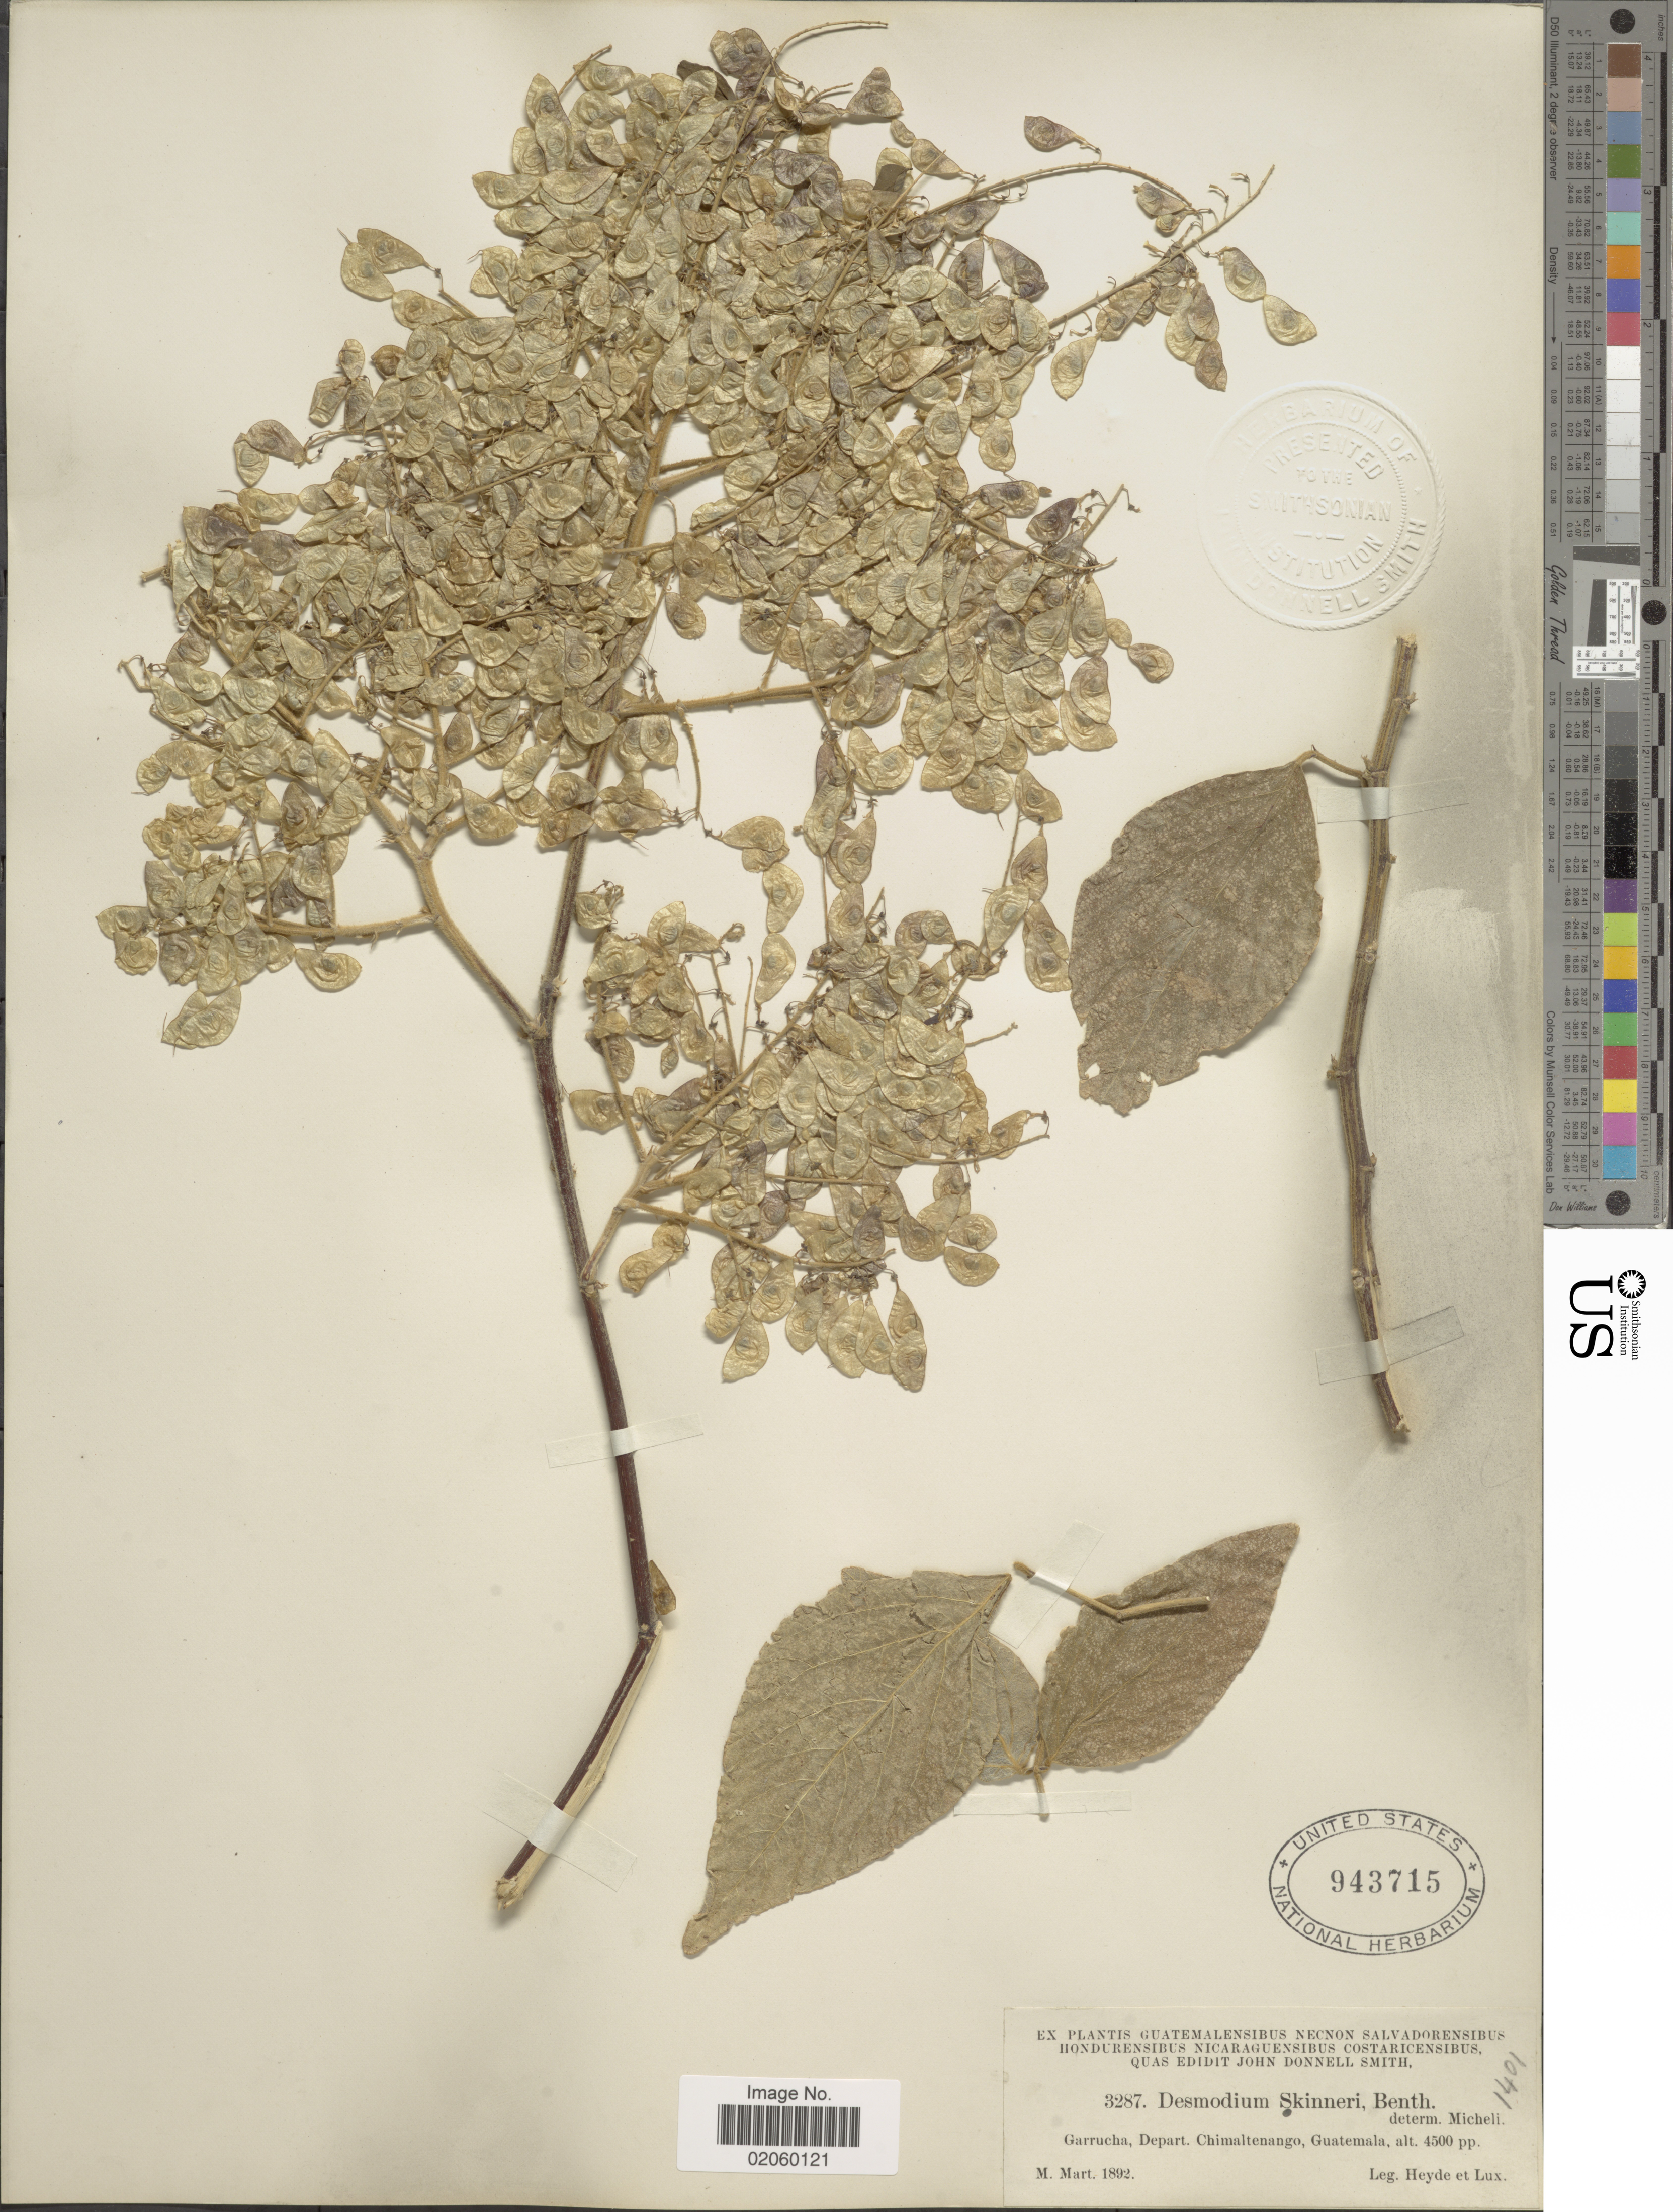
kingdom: Plantae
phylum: Tracheophyta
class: Magnoliopsida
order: Fabales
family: Fabaceae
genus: Desmodium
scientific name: Desmodium skinneri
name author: Benth. ex Hemsl.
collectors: Heyde & Lux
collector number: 3287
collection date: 1892-03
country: Guatemala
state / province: Chimaltenango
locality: Garrucha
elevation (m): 1372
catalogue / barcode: US 943715